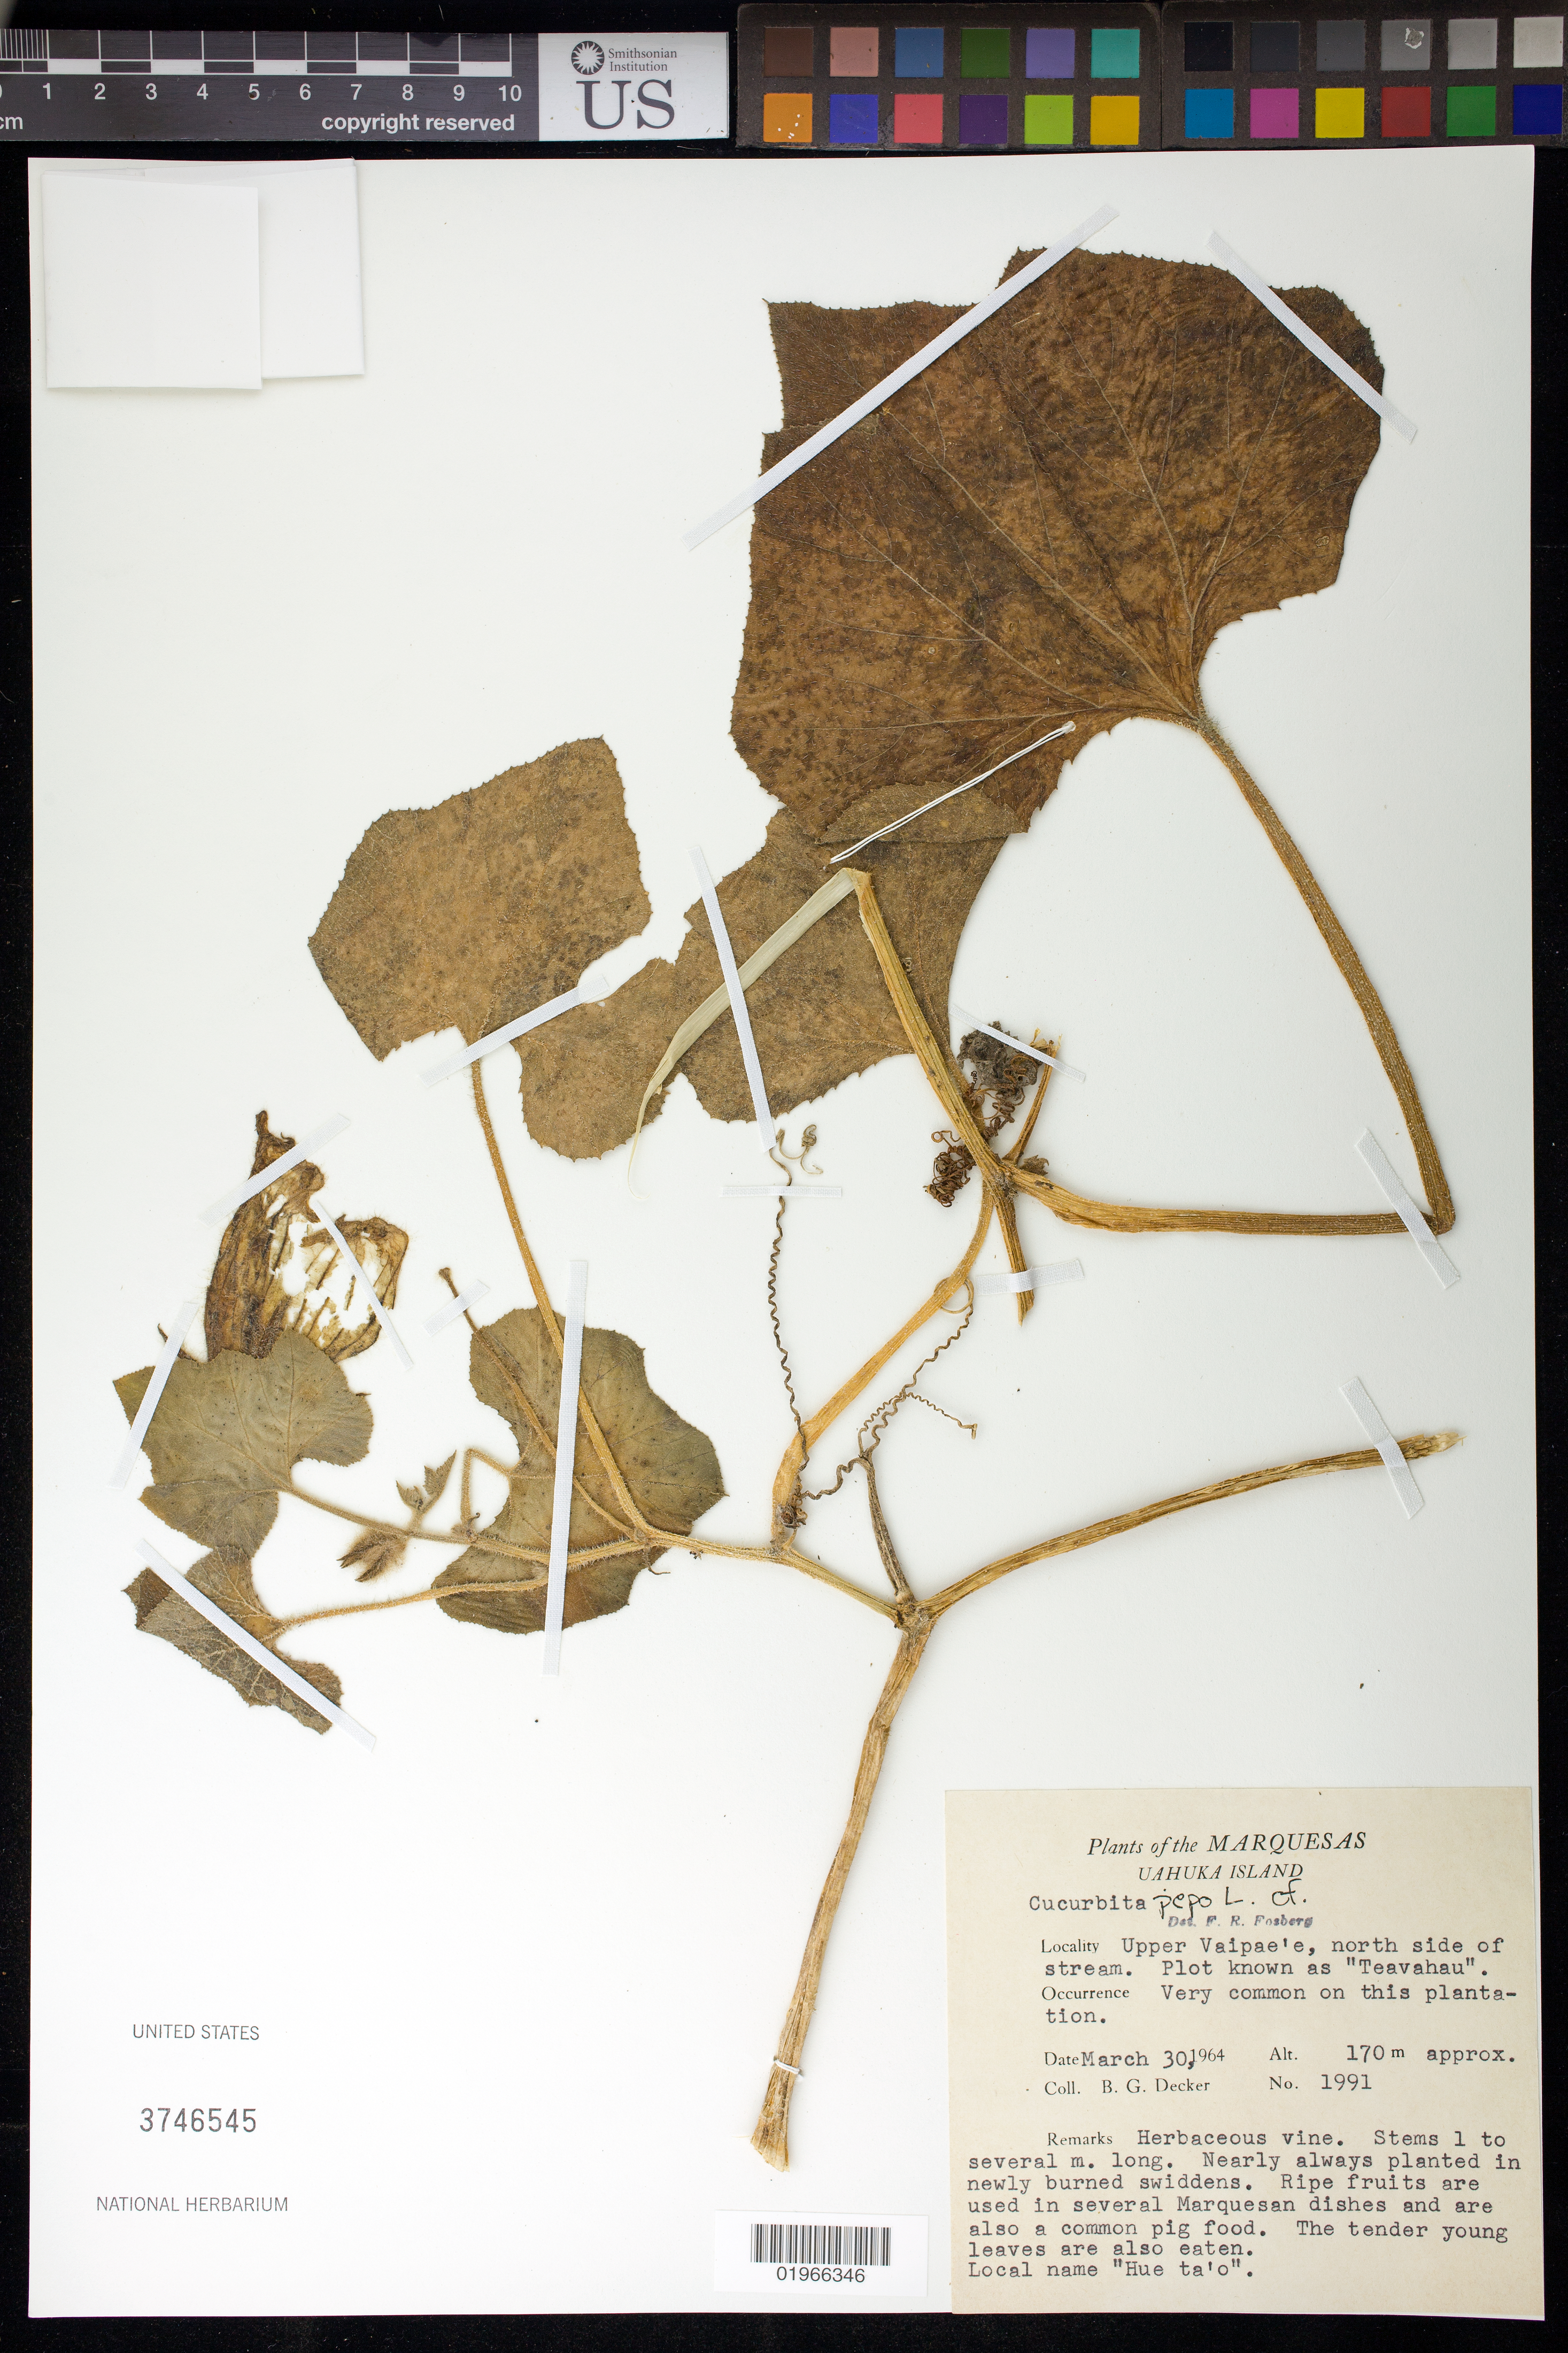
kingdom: Plantae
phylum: Tracheophyta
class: Magnoliopsida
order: Cucurbitales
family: Cucurbitaceae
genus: Cucurbita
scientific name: Cucurbita pepo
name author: L.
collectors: B. G. Decker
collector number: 1991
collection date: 1964-03-30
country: French Polynesia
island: Ua Huka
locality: Upper Vaipae'e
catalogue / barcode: US 3746545